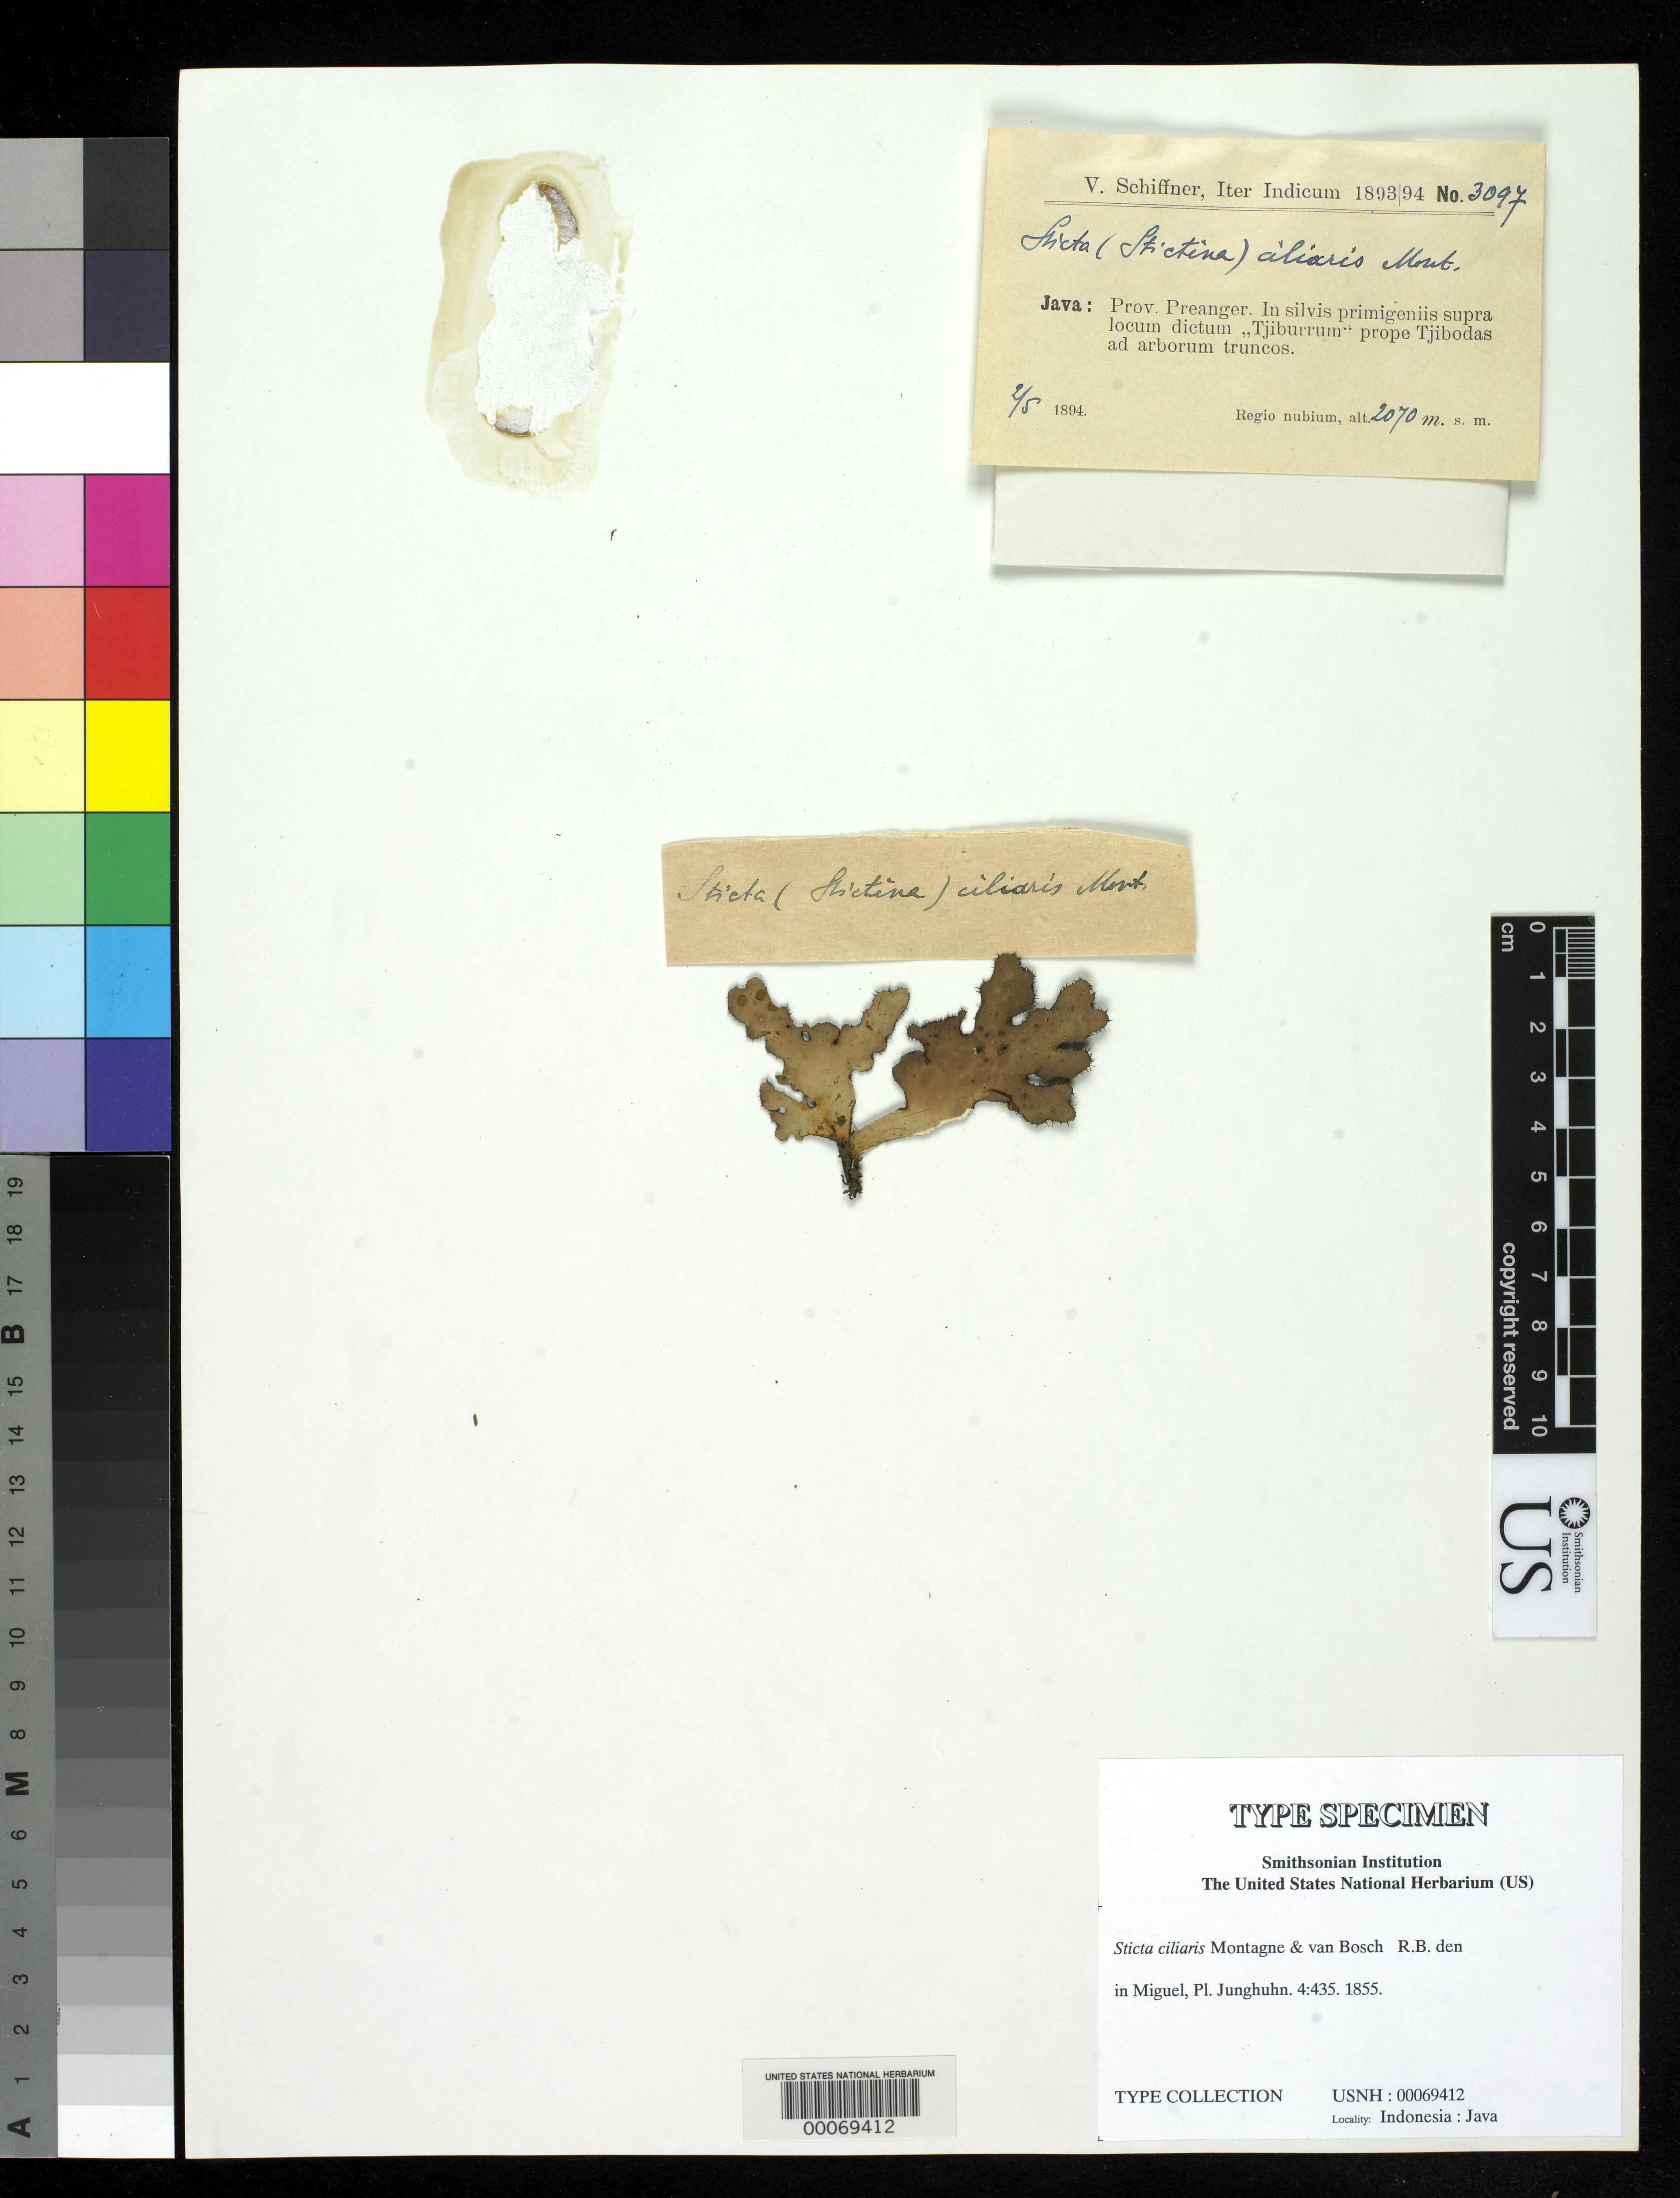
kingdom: Fungi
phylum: Ascomycota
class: Lecanoromycetes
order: Peltigerales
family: Lobariaceae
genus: Sticta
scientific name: Sticta ciliaris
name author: Mont. & Bosch in F.A. Miguel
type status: Type Collection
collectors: V. F. Schiffner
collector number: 3097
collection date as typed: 02 May 1894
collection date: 1894-05-02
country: Indonesia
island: Java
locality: Preanger Tjburrum, prope Tjibodas. [Preanger Tjburrum, near Tjibodas.]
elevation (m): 2070